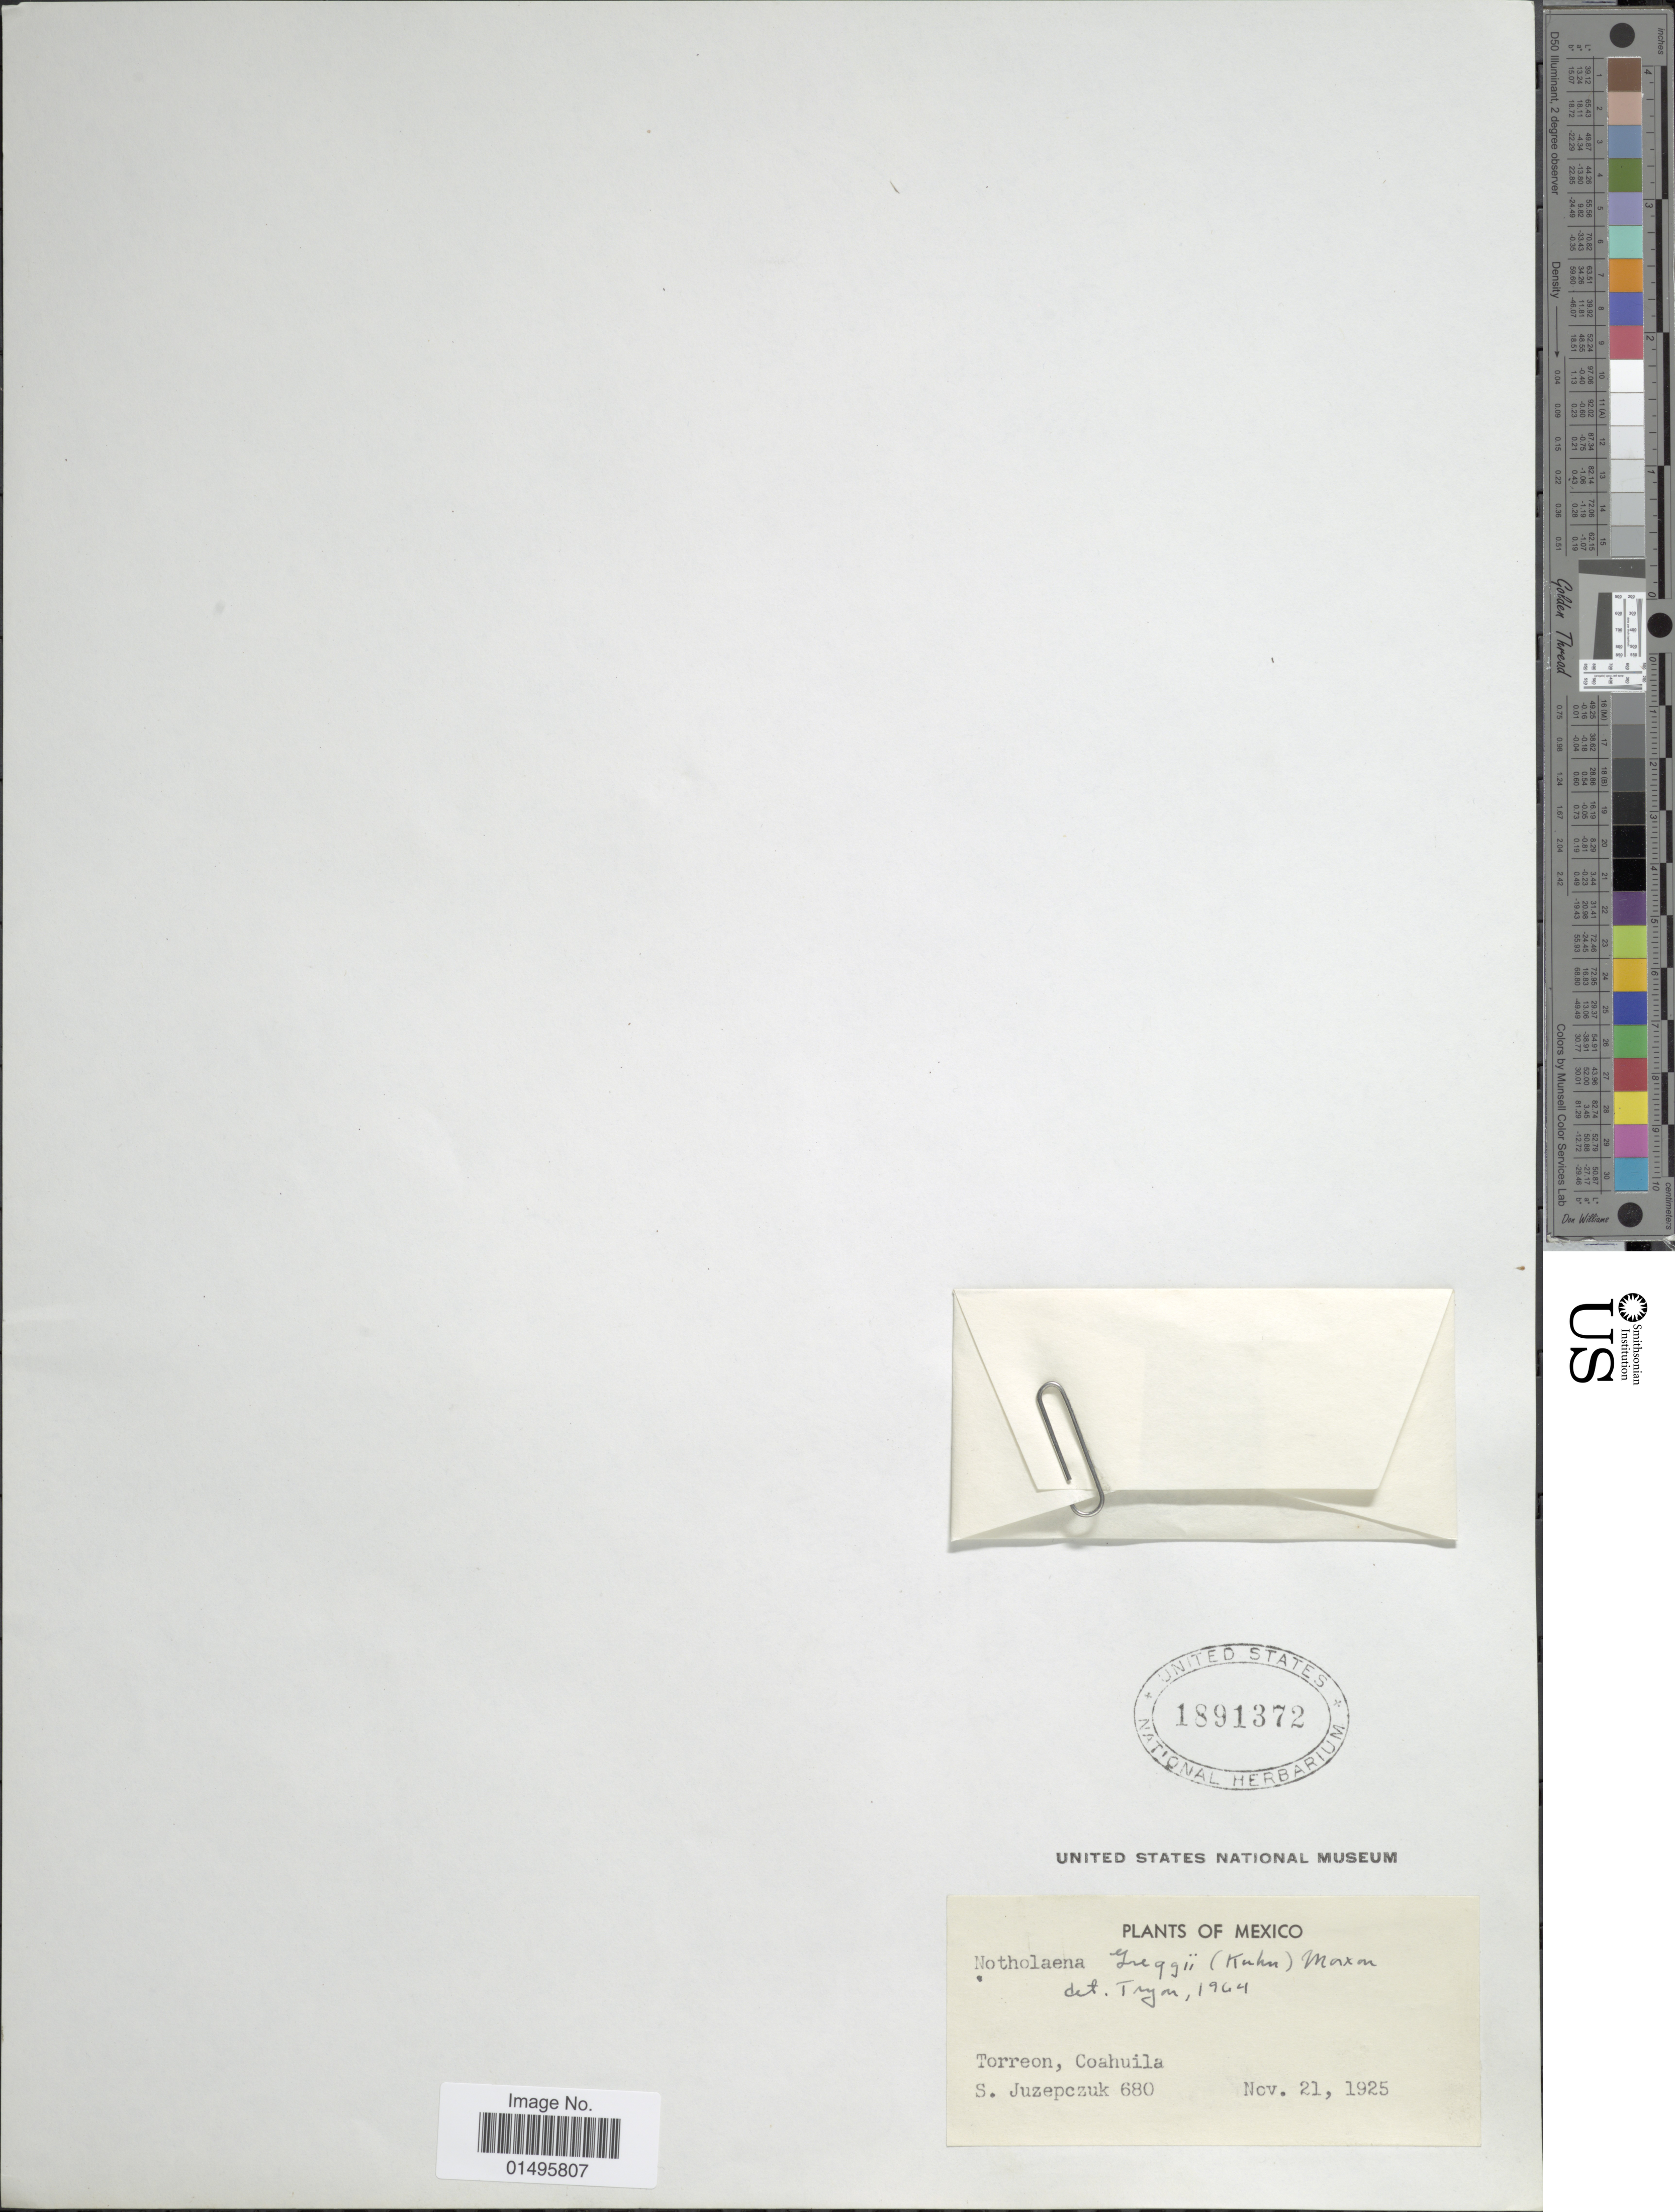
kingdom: Plantae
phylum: Tracheophyta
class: Polypodiopsida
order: Polypodiales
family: Pteridaceae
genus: Notholaena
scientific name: Notholaena greggii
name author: (Mett.) Maxon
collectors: S. V. Juzepczuk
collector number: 680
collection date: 1925-11-21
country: Mexico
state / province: Coahuila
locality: Mexico, Torreon.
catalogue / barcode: US 1891372